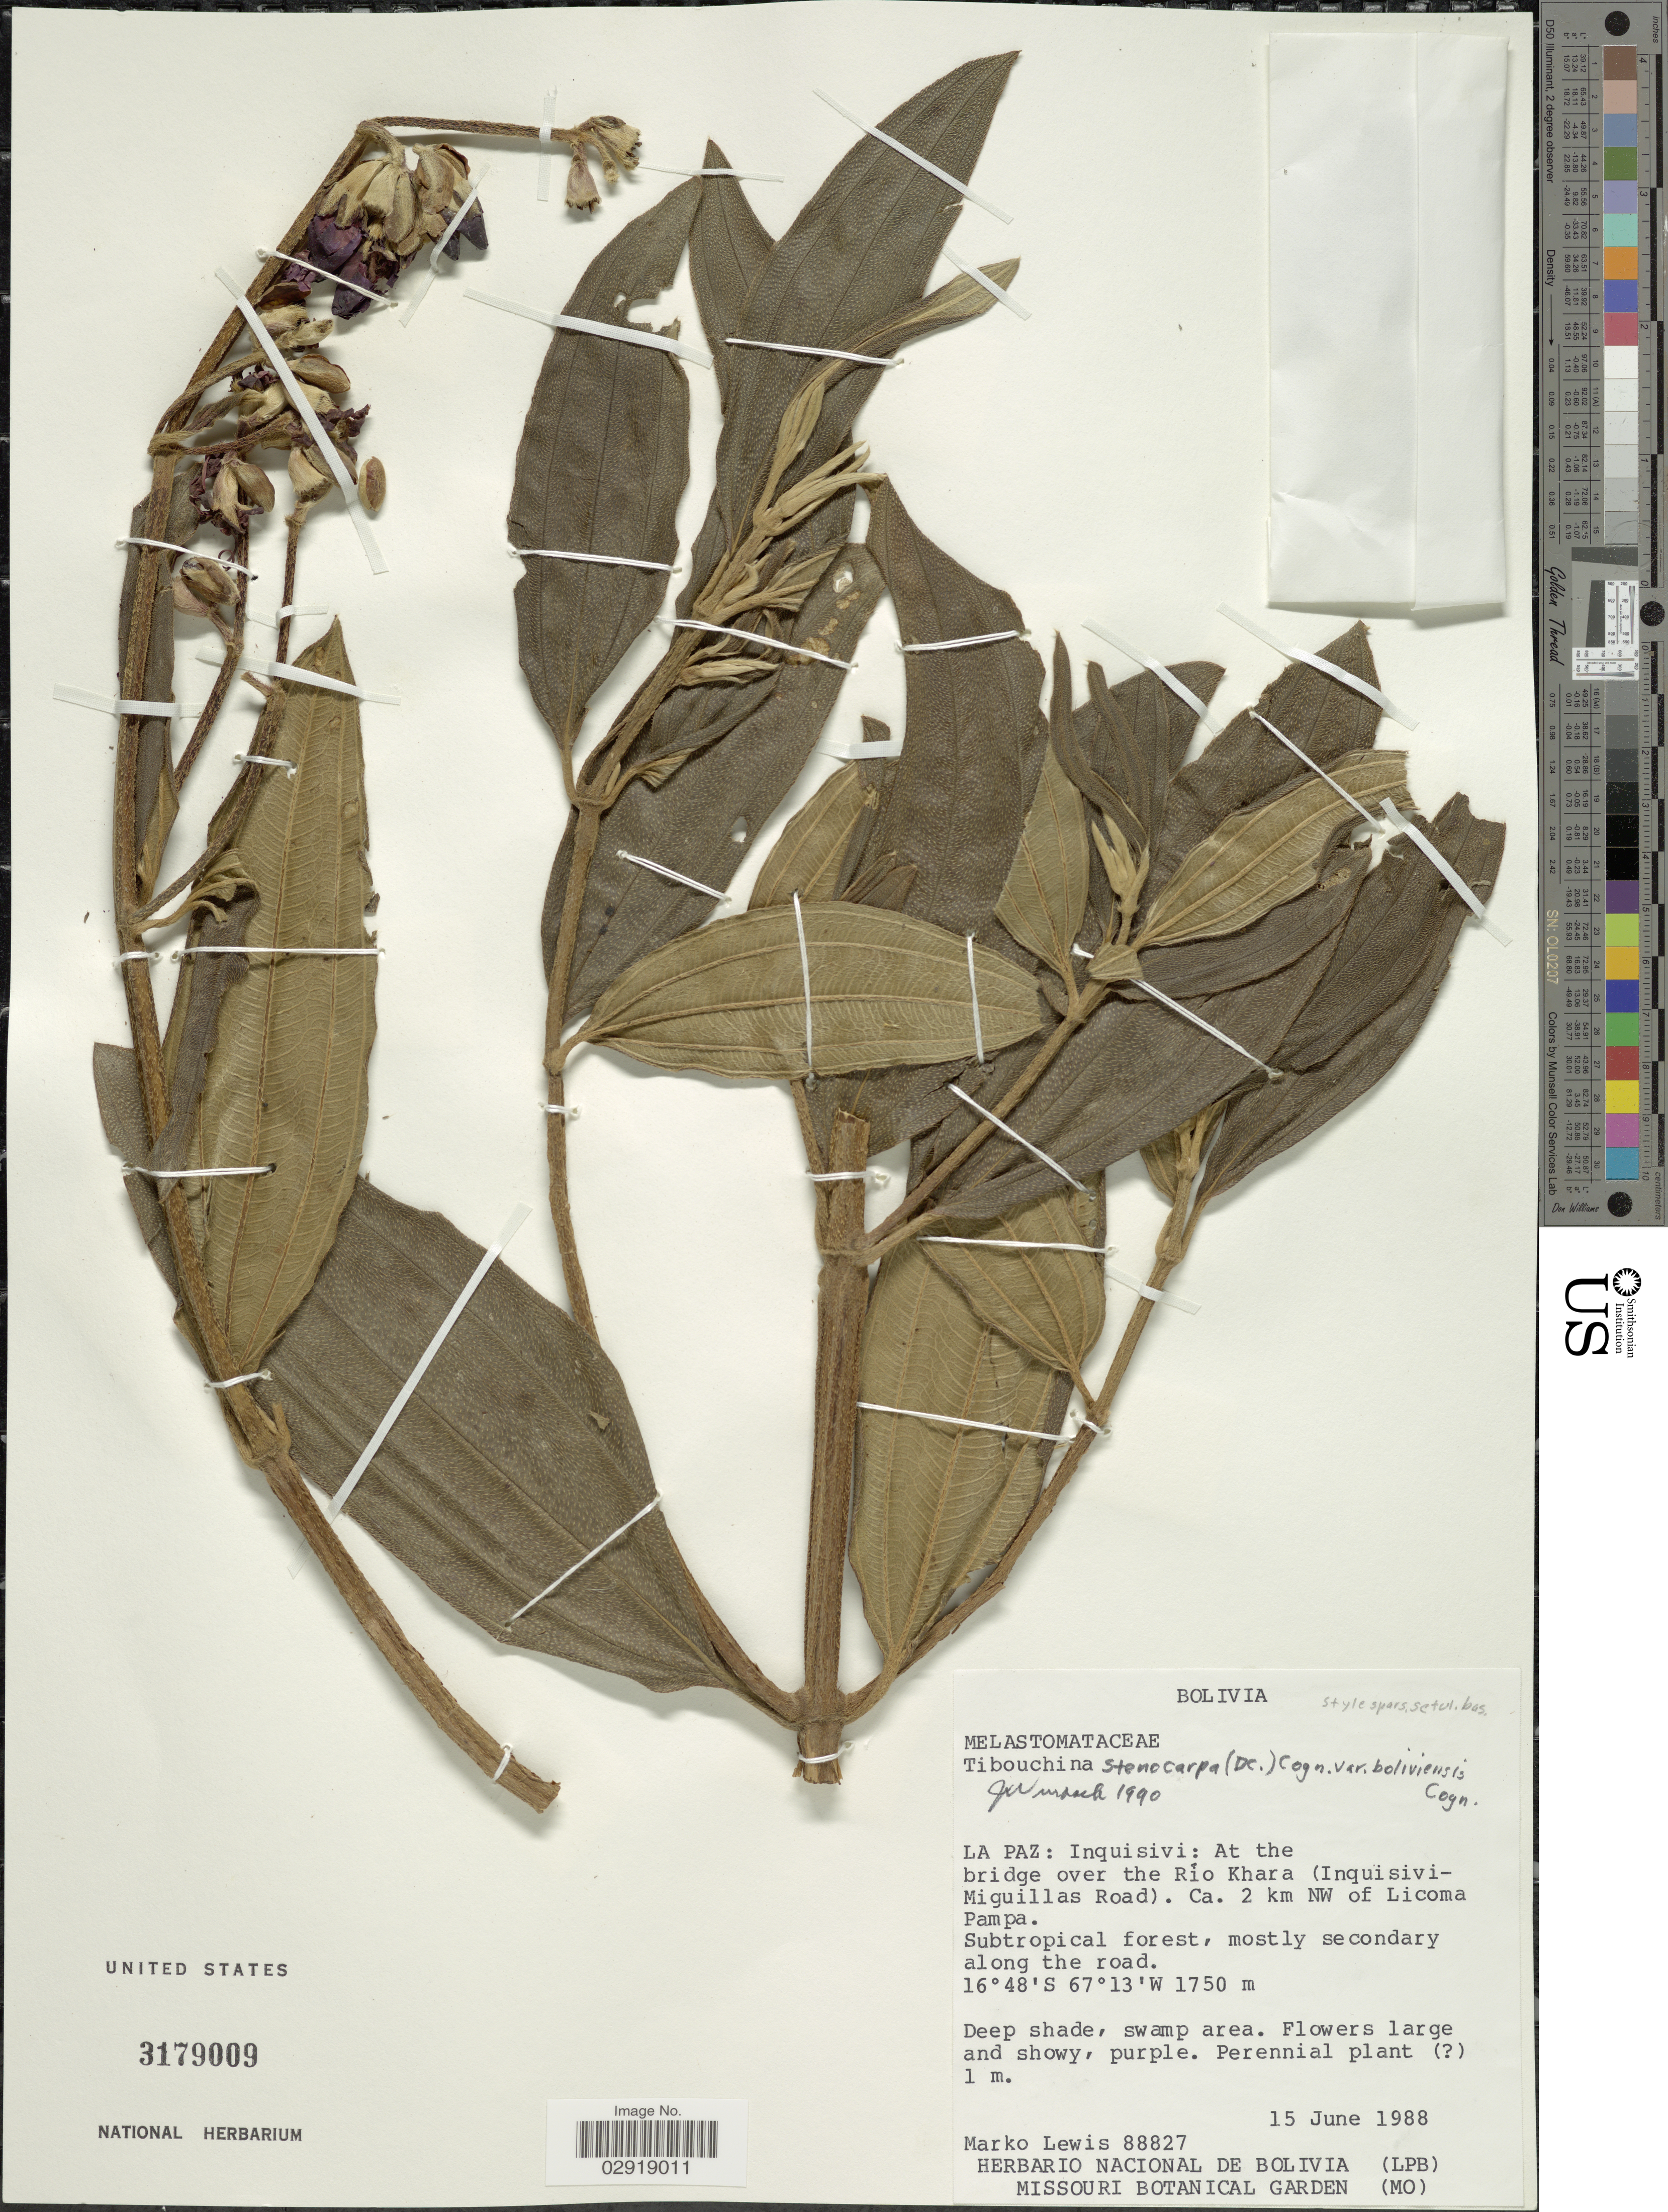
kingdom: Plantae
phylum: Tracheophyta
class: Magnoliopsida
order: Myrtales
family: Melastomataceae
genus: Pleroma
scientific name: Pleroma stenocarpum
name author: (DC.) Triana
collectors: M. A. Lewis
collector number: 88827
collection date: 1988-06-15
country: Bolivia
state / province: La Paz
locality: Inquisivi: At the bridge over the Río Khara (Inquisivi-Miguillas Road). Ca. 2 km NW of Licoma Pampa. Subtropical forest, mostly secondary along the road.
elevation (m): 1750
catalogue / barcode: US 3179009